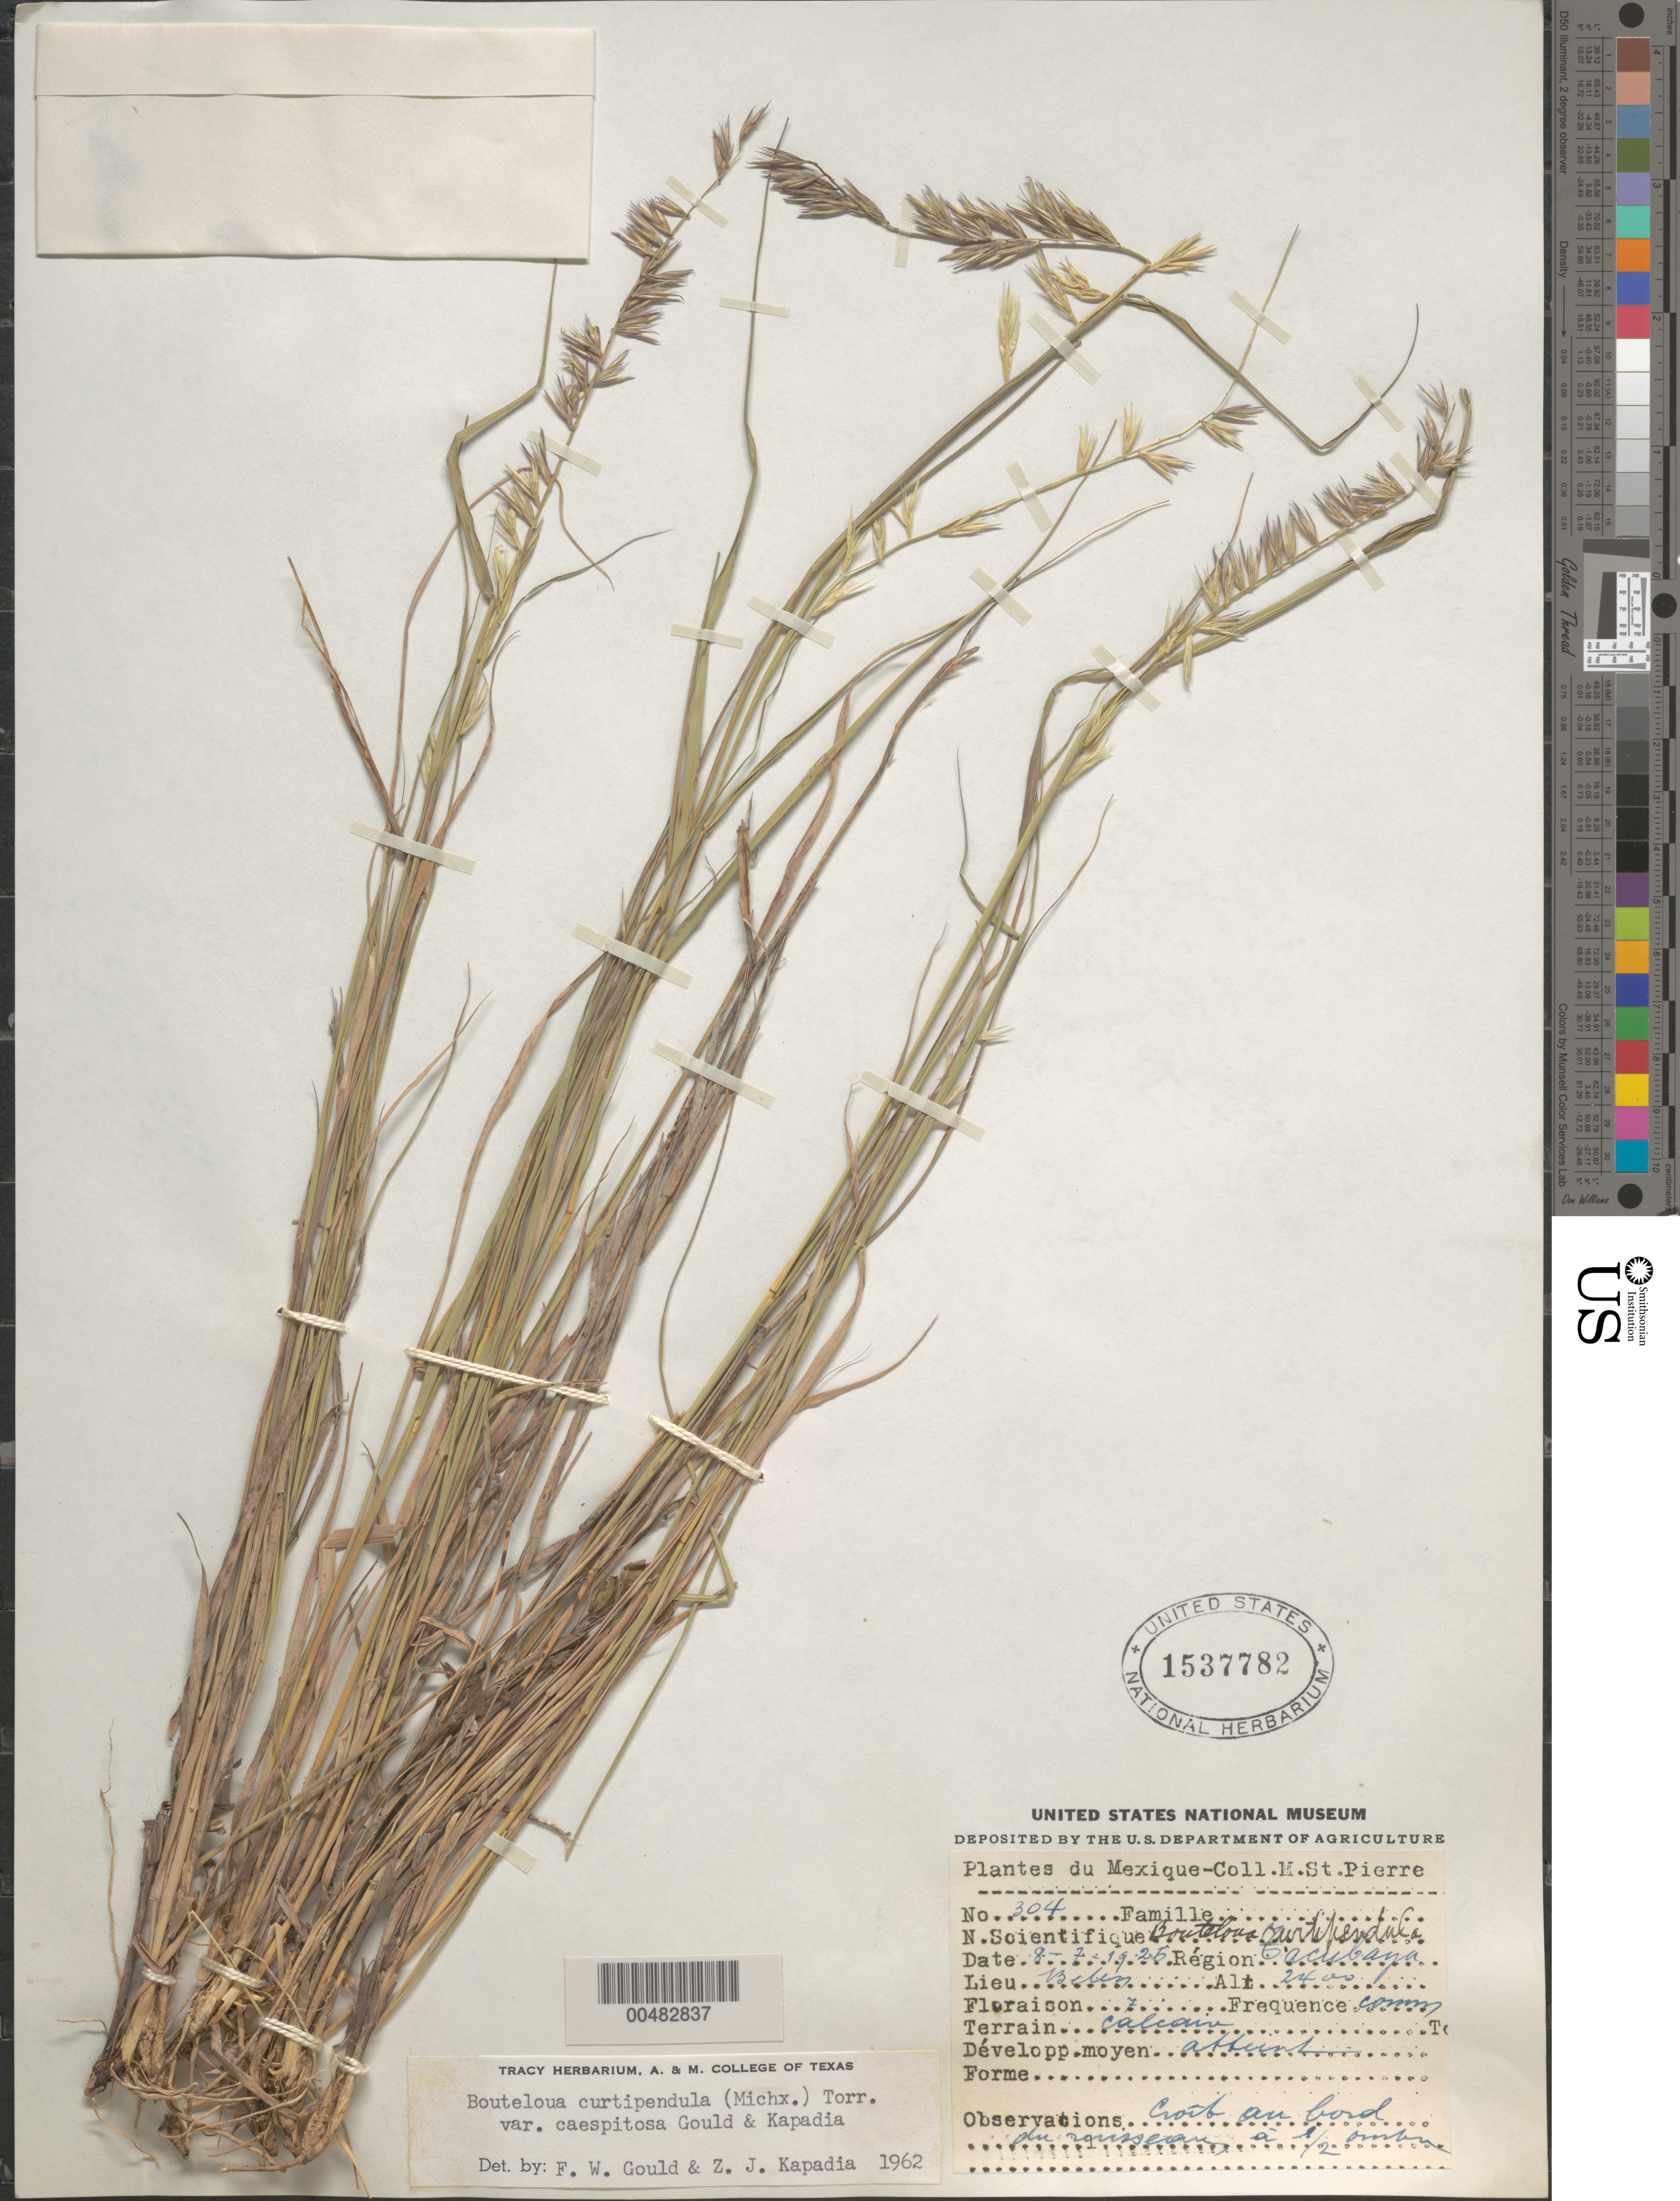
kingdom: Plantae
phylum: Tracheophyta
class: Liliopsida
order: Poales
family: Poaceae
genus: Bouteloua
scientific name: Bouteloua curtipendula var. caespitosa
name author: Gould & Kapadia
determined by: Gould, F. W.; Kapadia, Zarir J.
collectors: M. Saint-Pierre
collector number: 304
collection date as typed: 7 Aug 1926 or 8 Jul 1926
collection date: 1926-07-08 or 1926-08-07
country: Mexico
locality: Cacubaya, Belen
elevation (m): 2400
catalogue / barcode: US 1537782